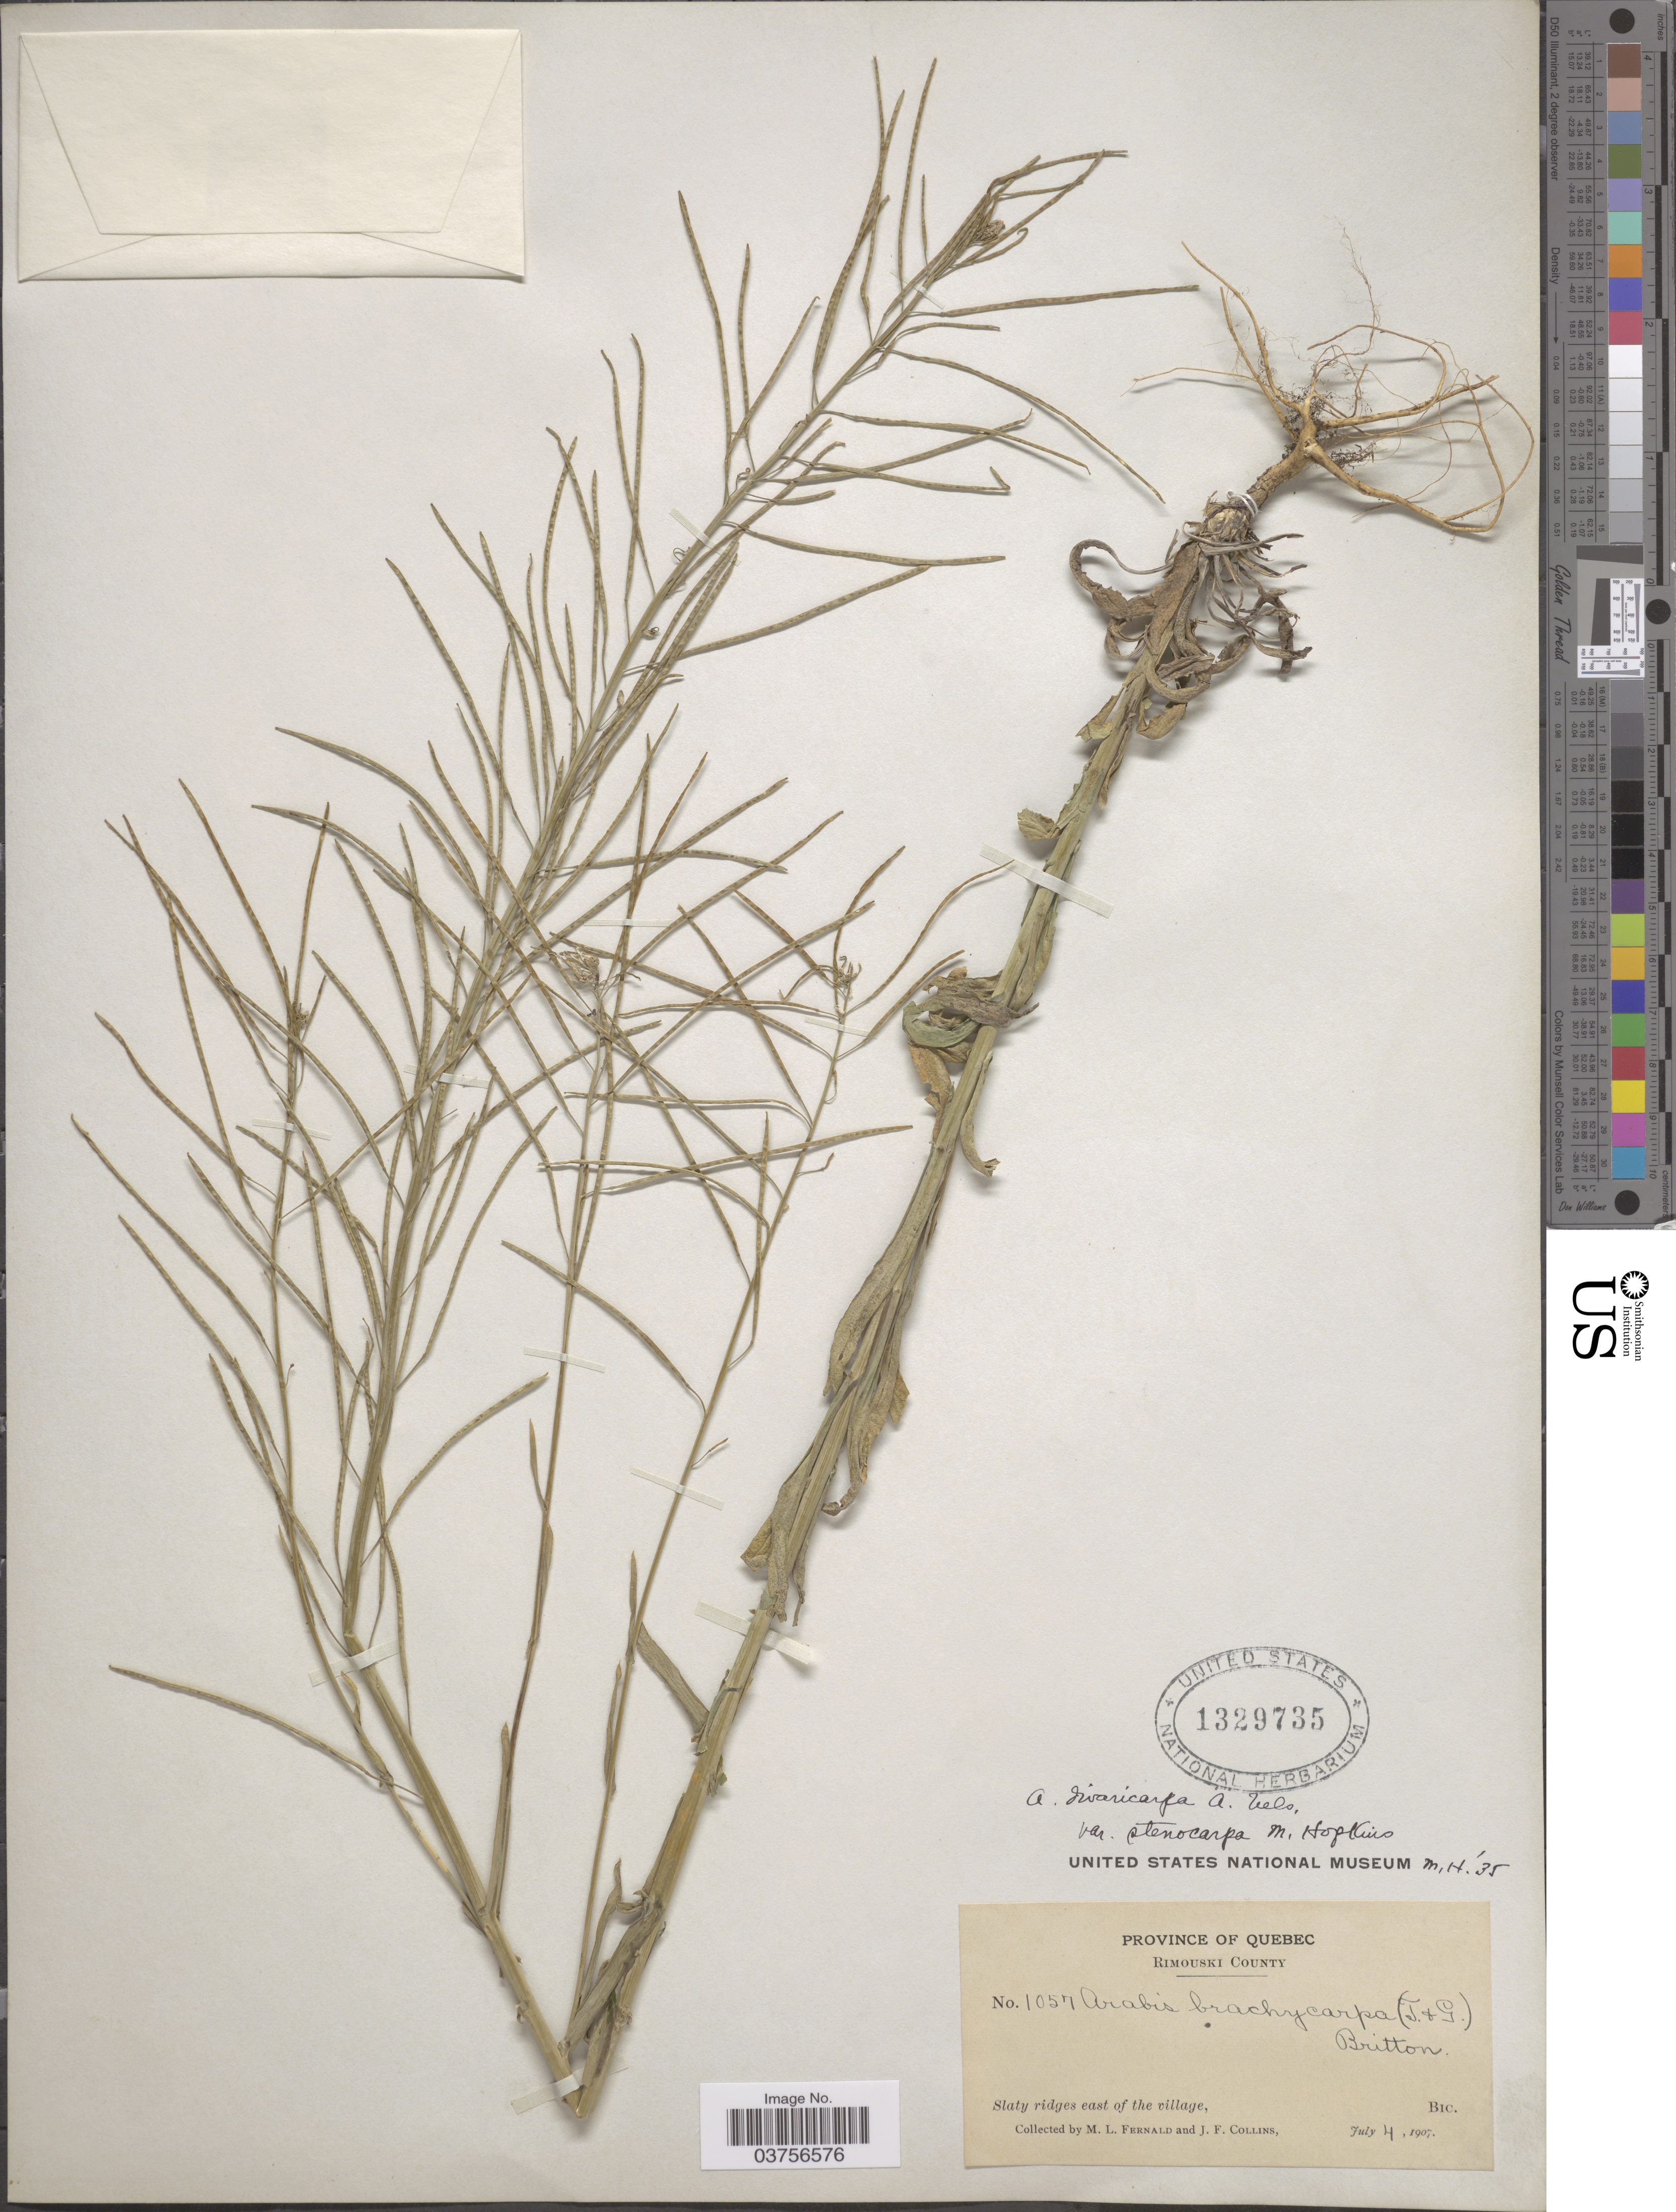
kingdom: Plantae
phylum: Tracheophyta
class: Magnoliopsida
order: Brassicales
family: Brassicaceae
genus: Arabis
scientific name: Arabis divaricarpa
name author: A. Nelson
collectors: M. L. Fernald & J. Collins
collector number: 1057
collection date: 1907-07-04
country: Canada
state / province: Quebec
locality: Rimouski County. Slaty ridges east of the village, Bic.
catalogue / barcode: US 1329735